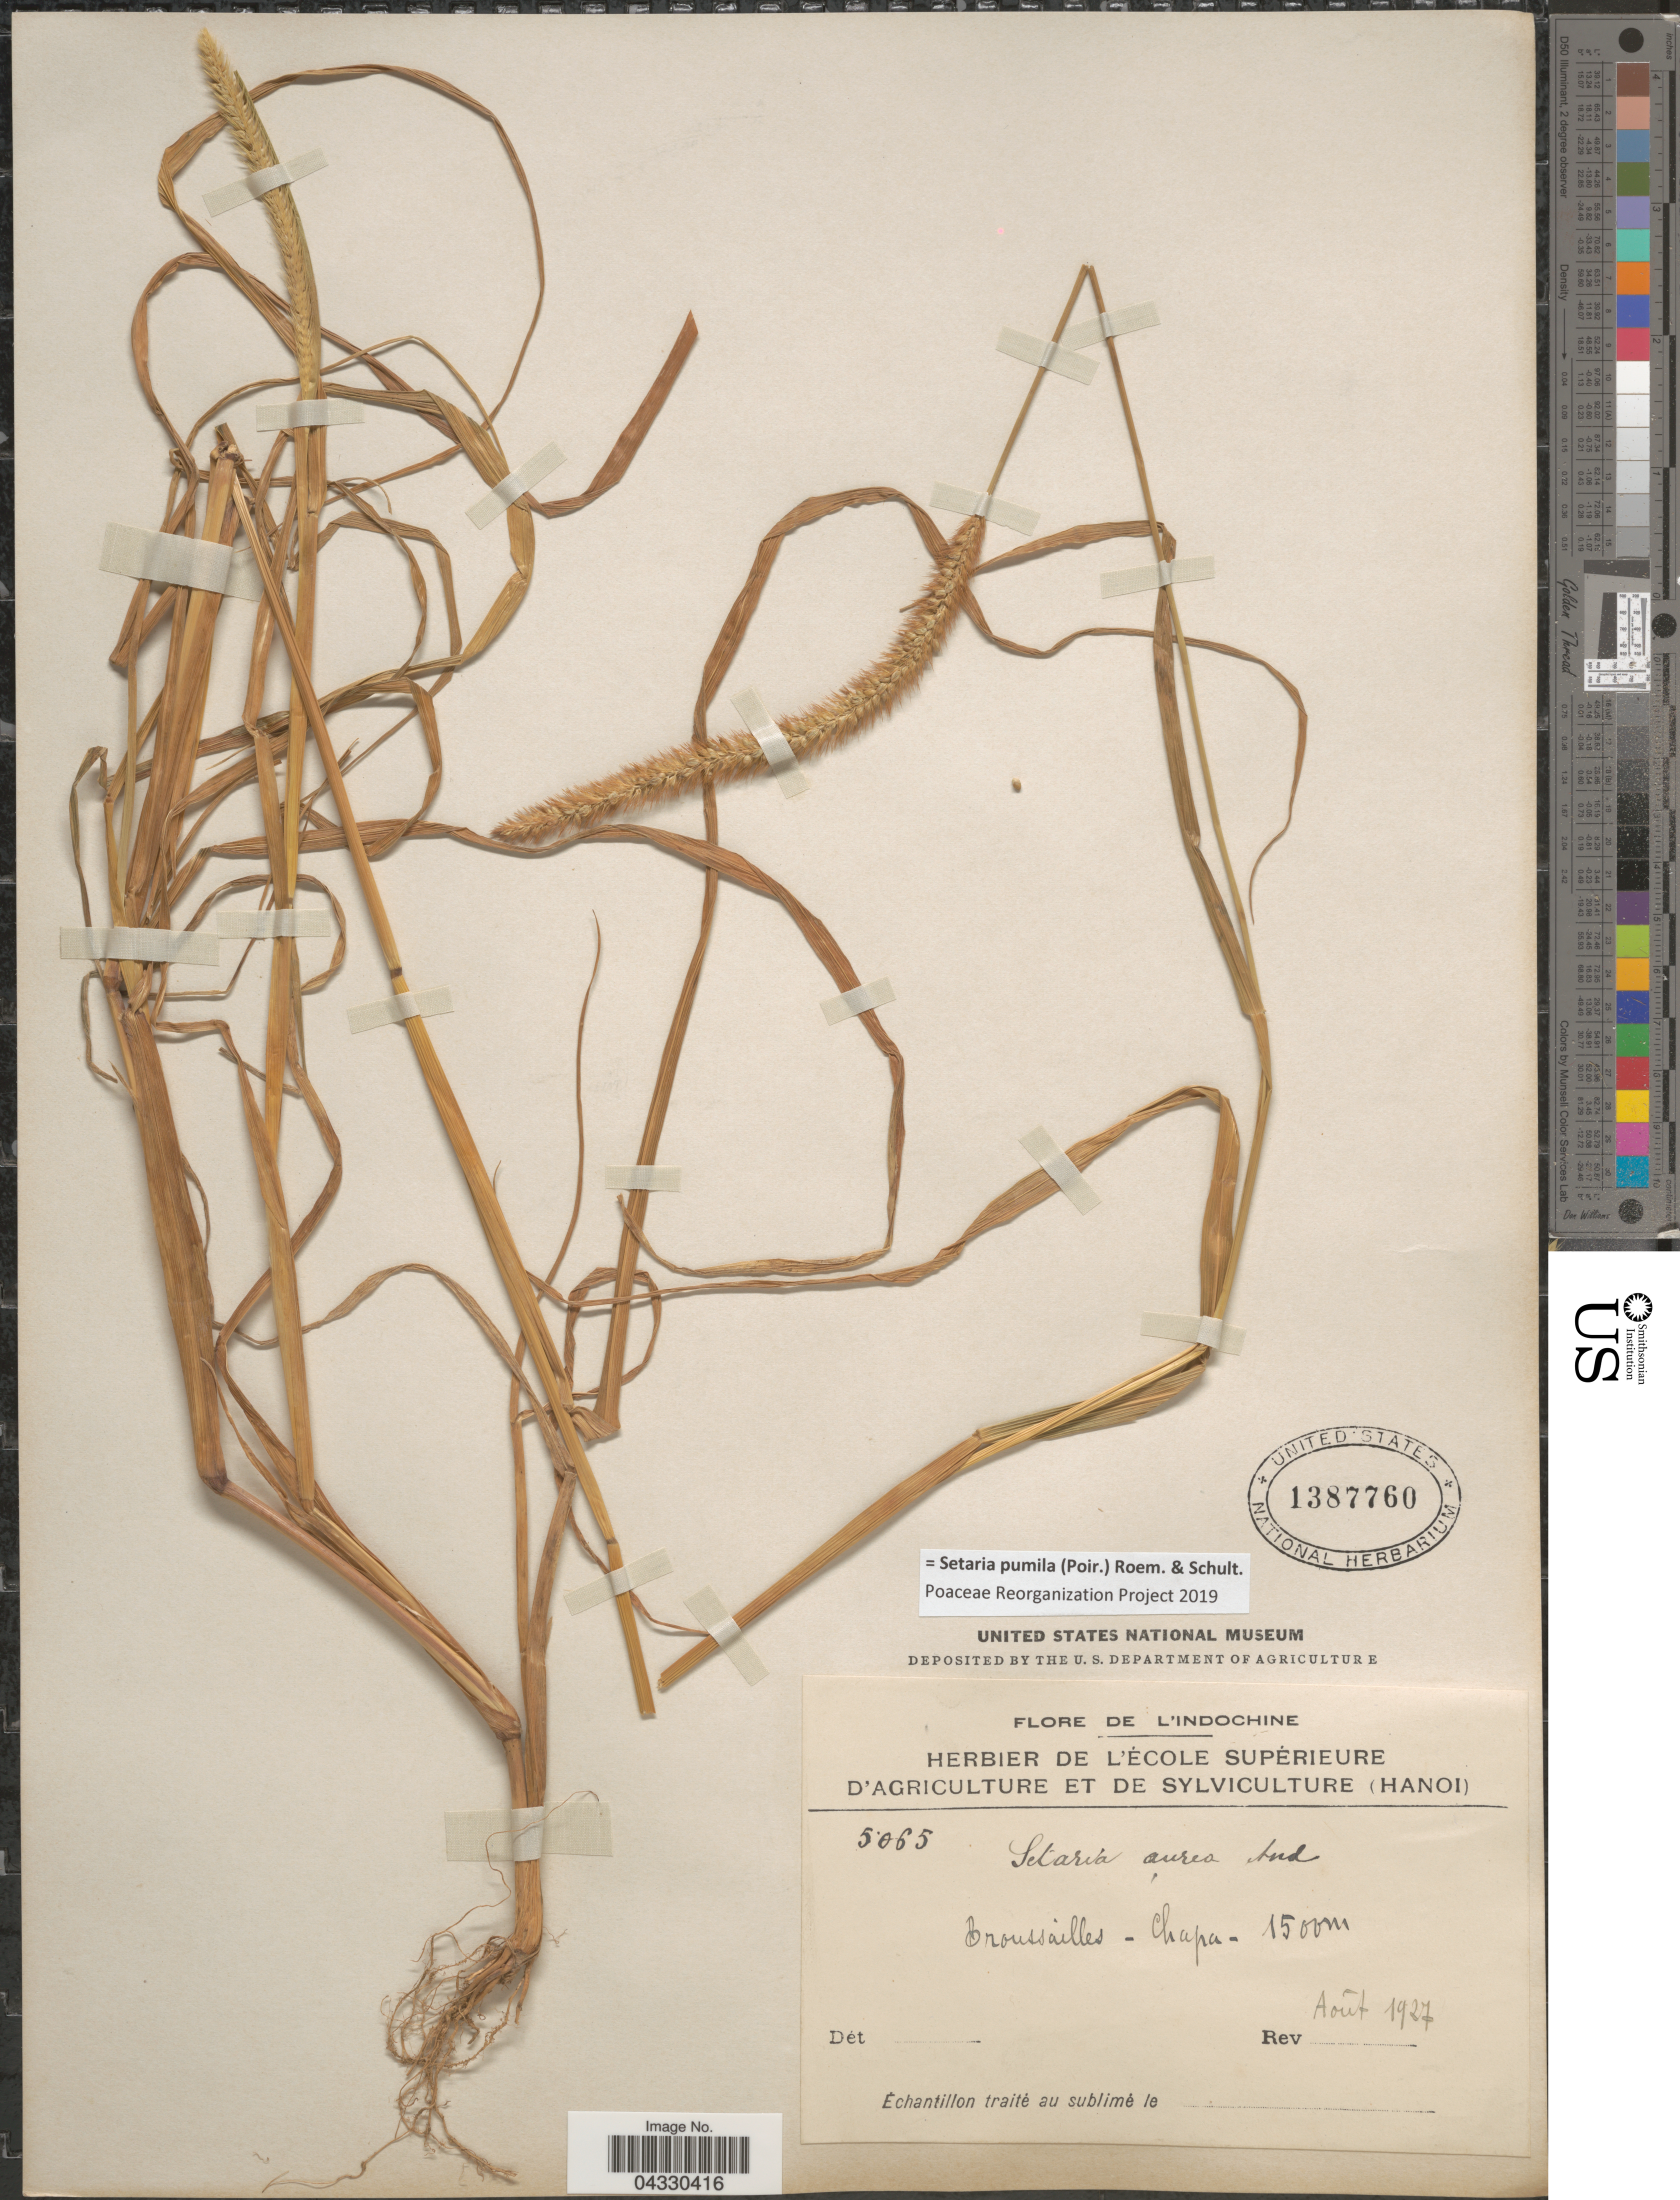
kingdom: Plantae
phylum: Tracheophyta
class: Liliopsida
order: Poales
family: Poaceae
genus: Setaria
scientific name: Setaria pumila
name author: (Poir.) Roem. & Schult.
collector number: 5065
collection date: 1927-08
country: Vietnam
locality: L'Indochine. Broussailles - Chapa.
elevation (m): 1500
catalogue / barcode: US 1387760